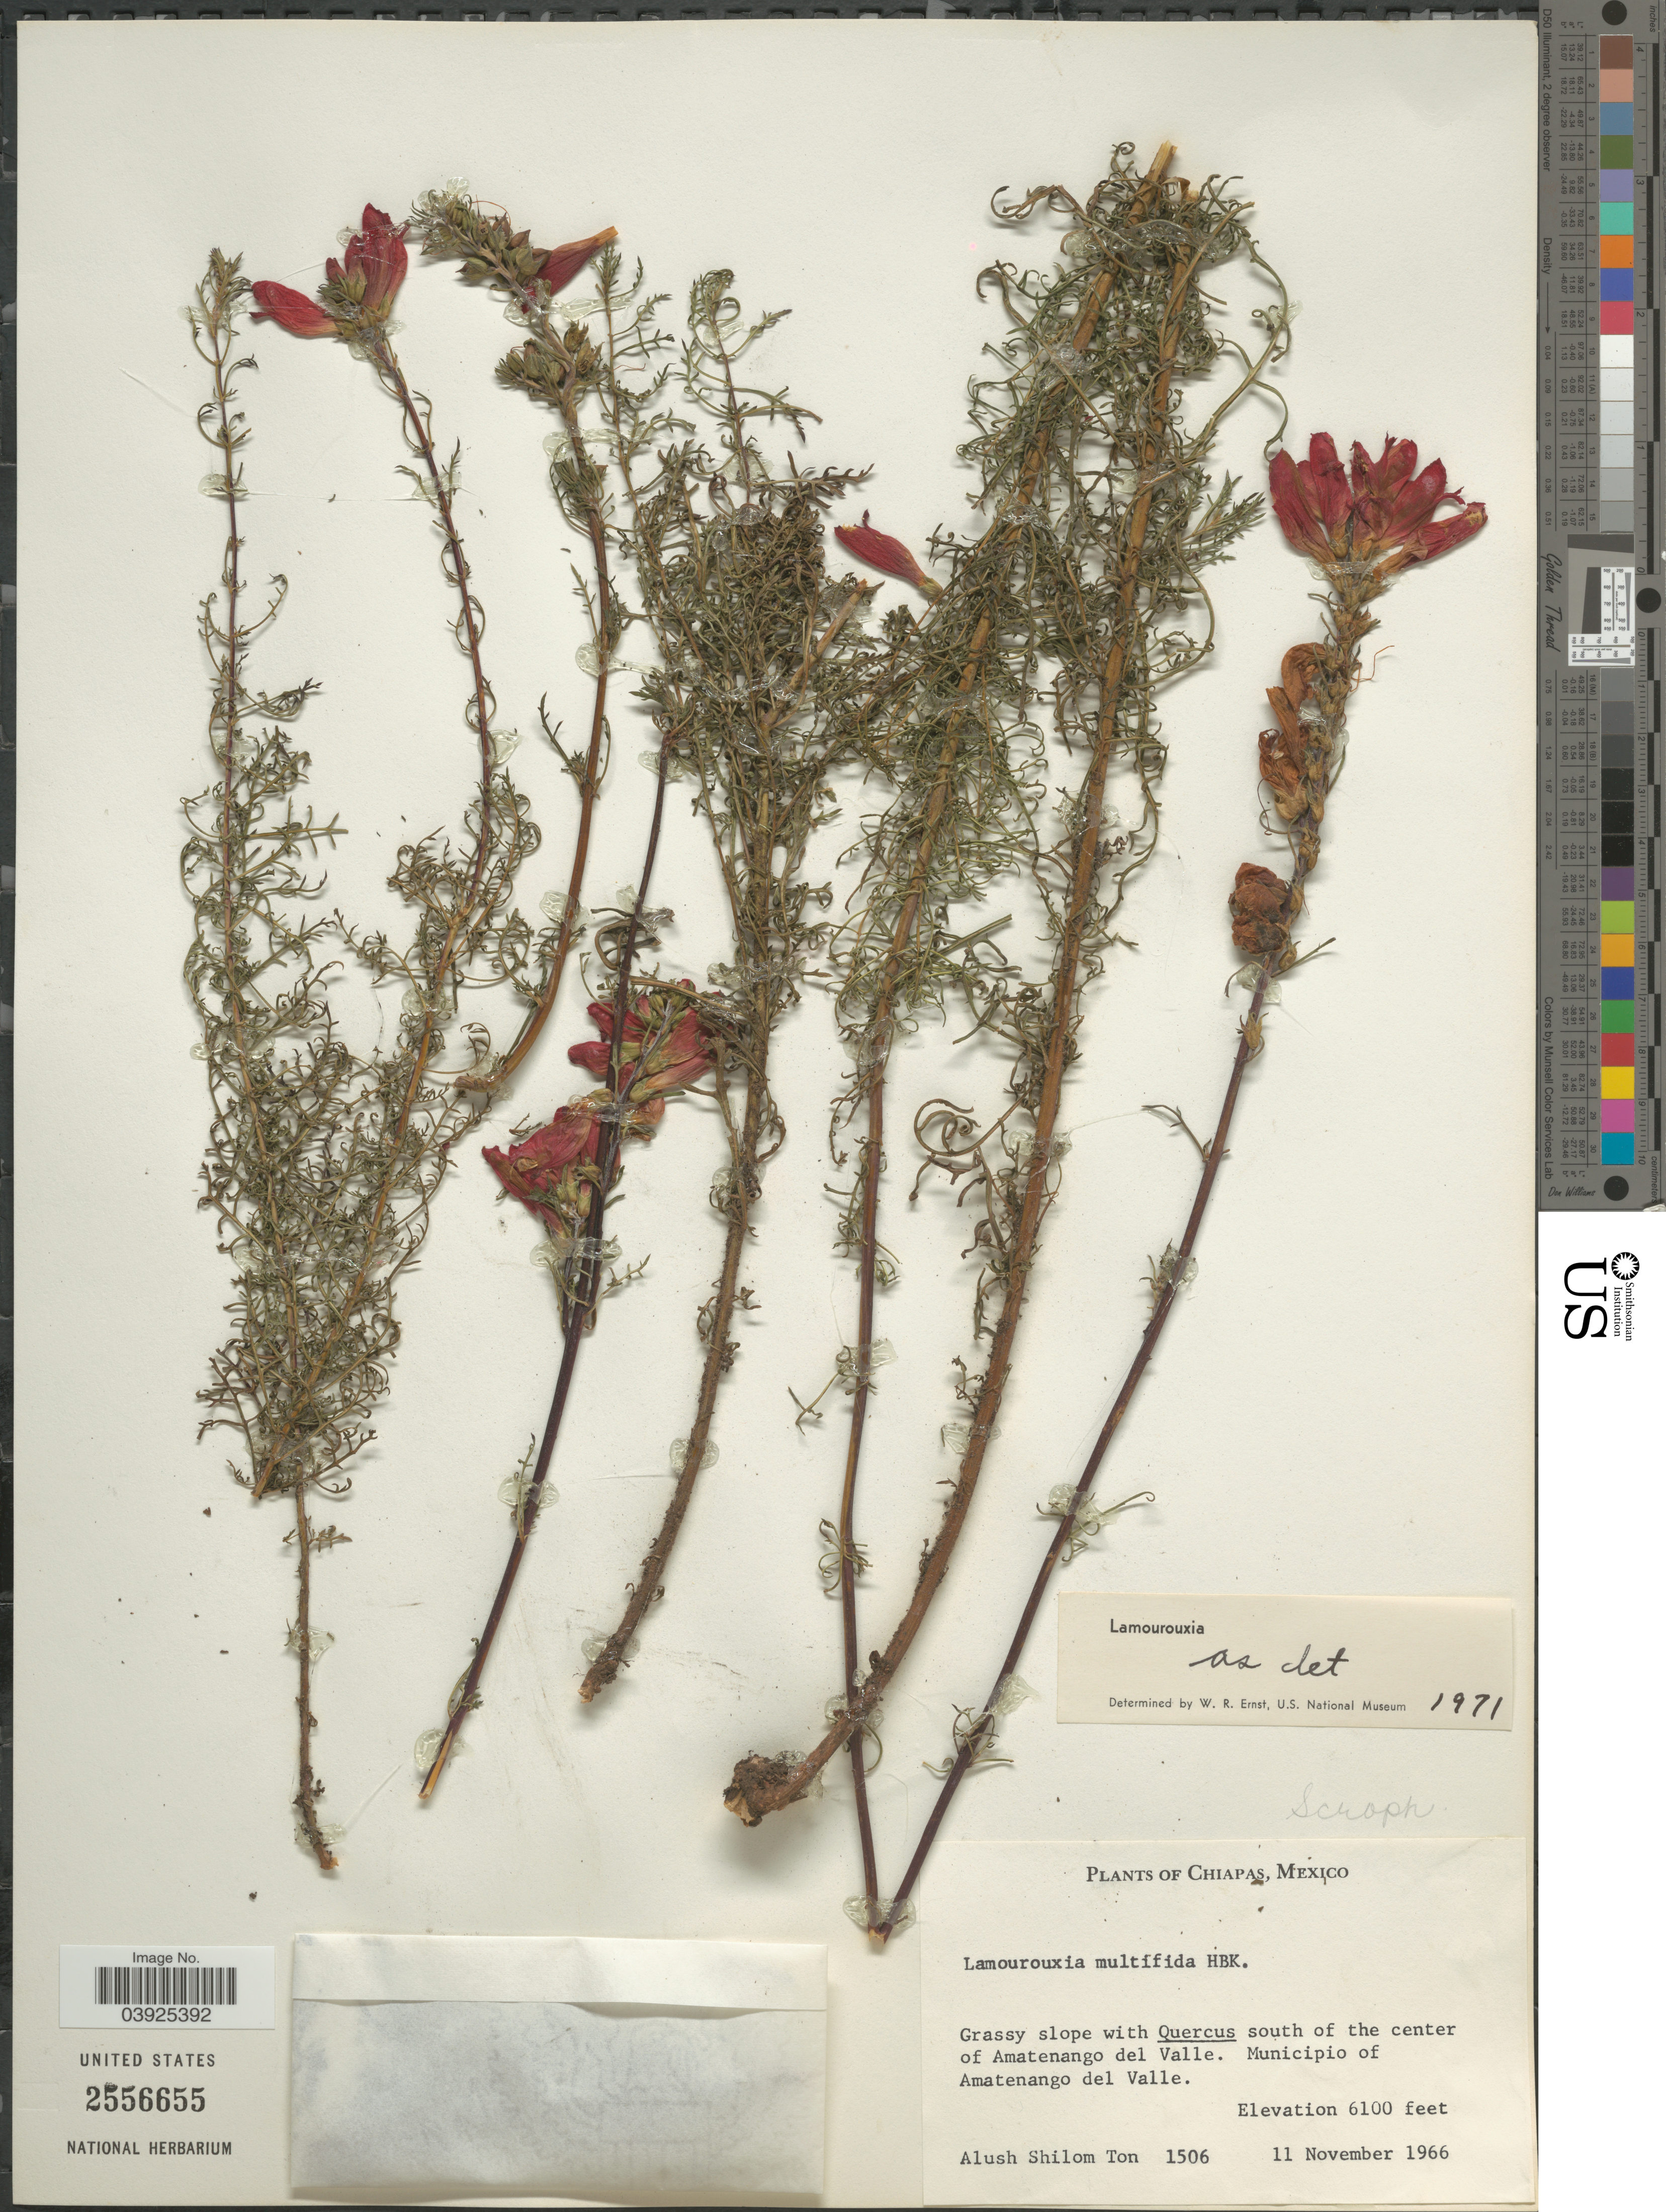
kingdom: Plantae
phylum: Tracheophyta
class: Magnoliopsida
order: Lamiales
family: Orobanchaceae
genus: Lamourouxia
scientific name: Lamourouxia multifida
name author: Kunth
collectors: A. S. Ton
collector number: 1506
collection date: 1966-11-11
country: Mexico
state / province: Chiapas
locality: South of the center of Amatenango del Valle. Municipio of Amatenango del Valle.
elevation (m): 1859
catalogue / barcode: US 2556655